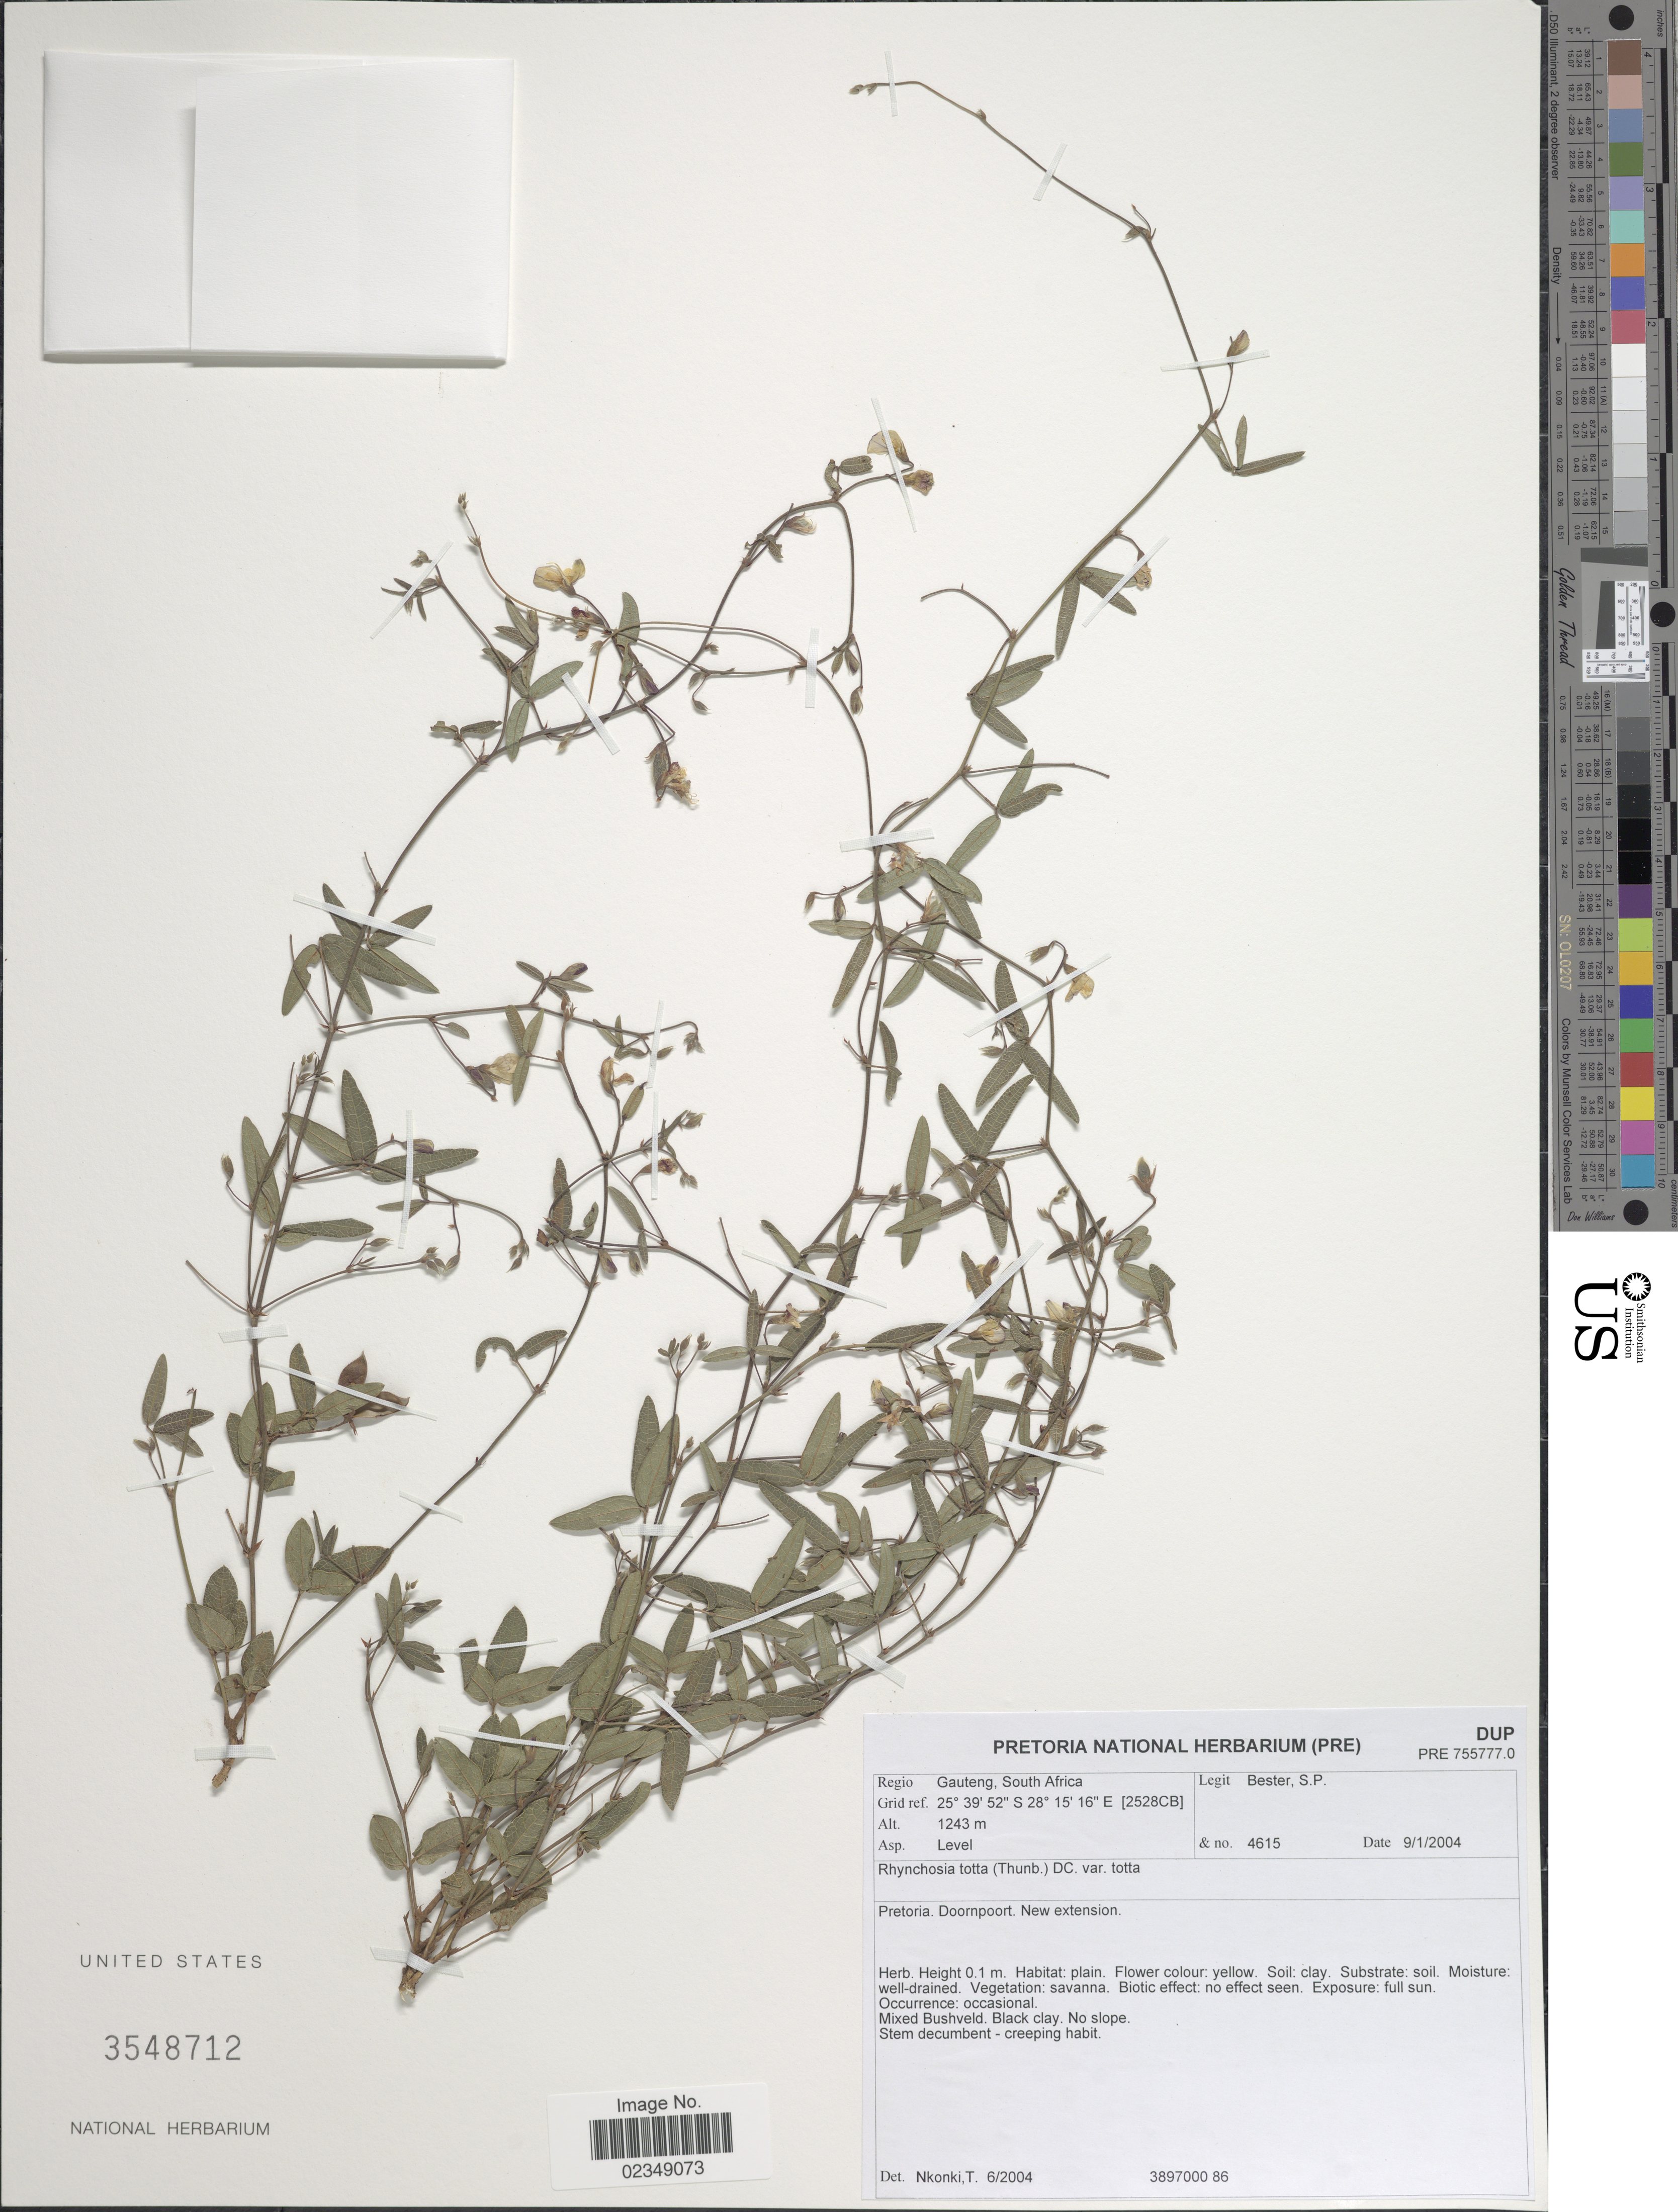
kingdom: Plantae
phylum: Tracheophyta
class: Magnoliopsida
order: Fabales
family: Fabaceae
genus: Rhynchosia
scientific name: Rhynchosia totta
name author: DC.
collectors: S. Bester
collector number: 4615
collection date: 2004-01-09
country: South Africa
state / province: Gauteng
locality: Pretoria, Doornpoort, New extension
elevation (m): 1243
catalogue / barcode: US 3548712